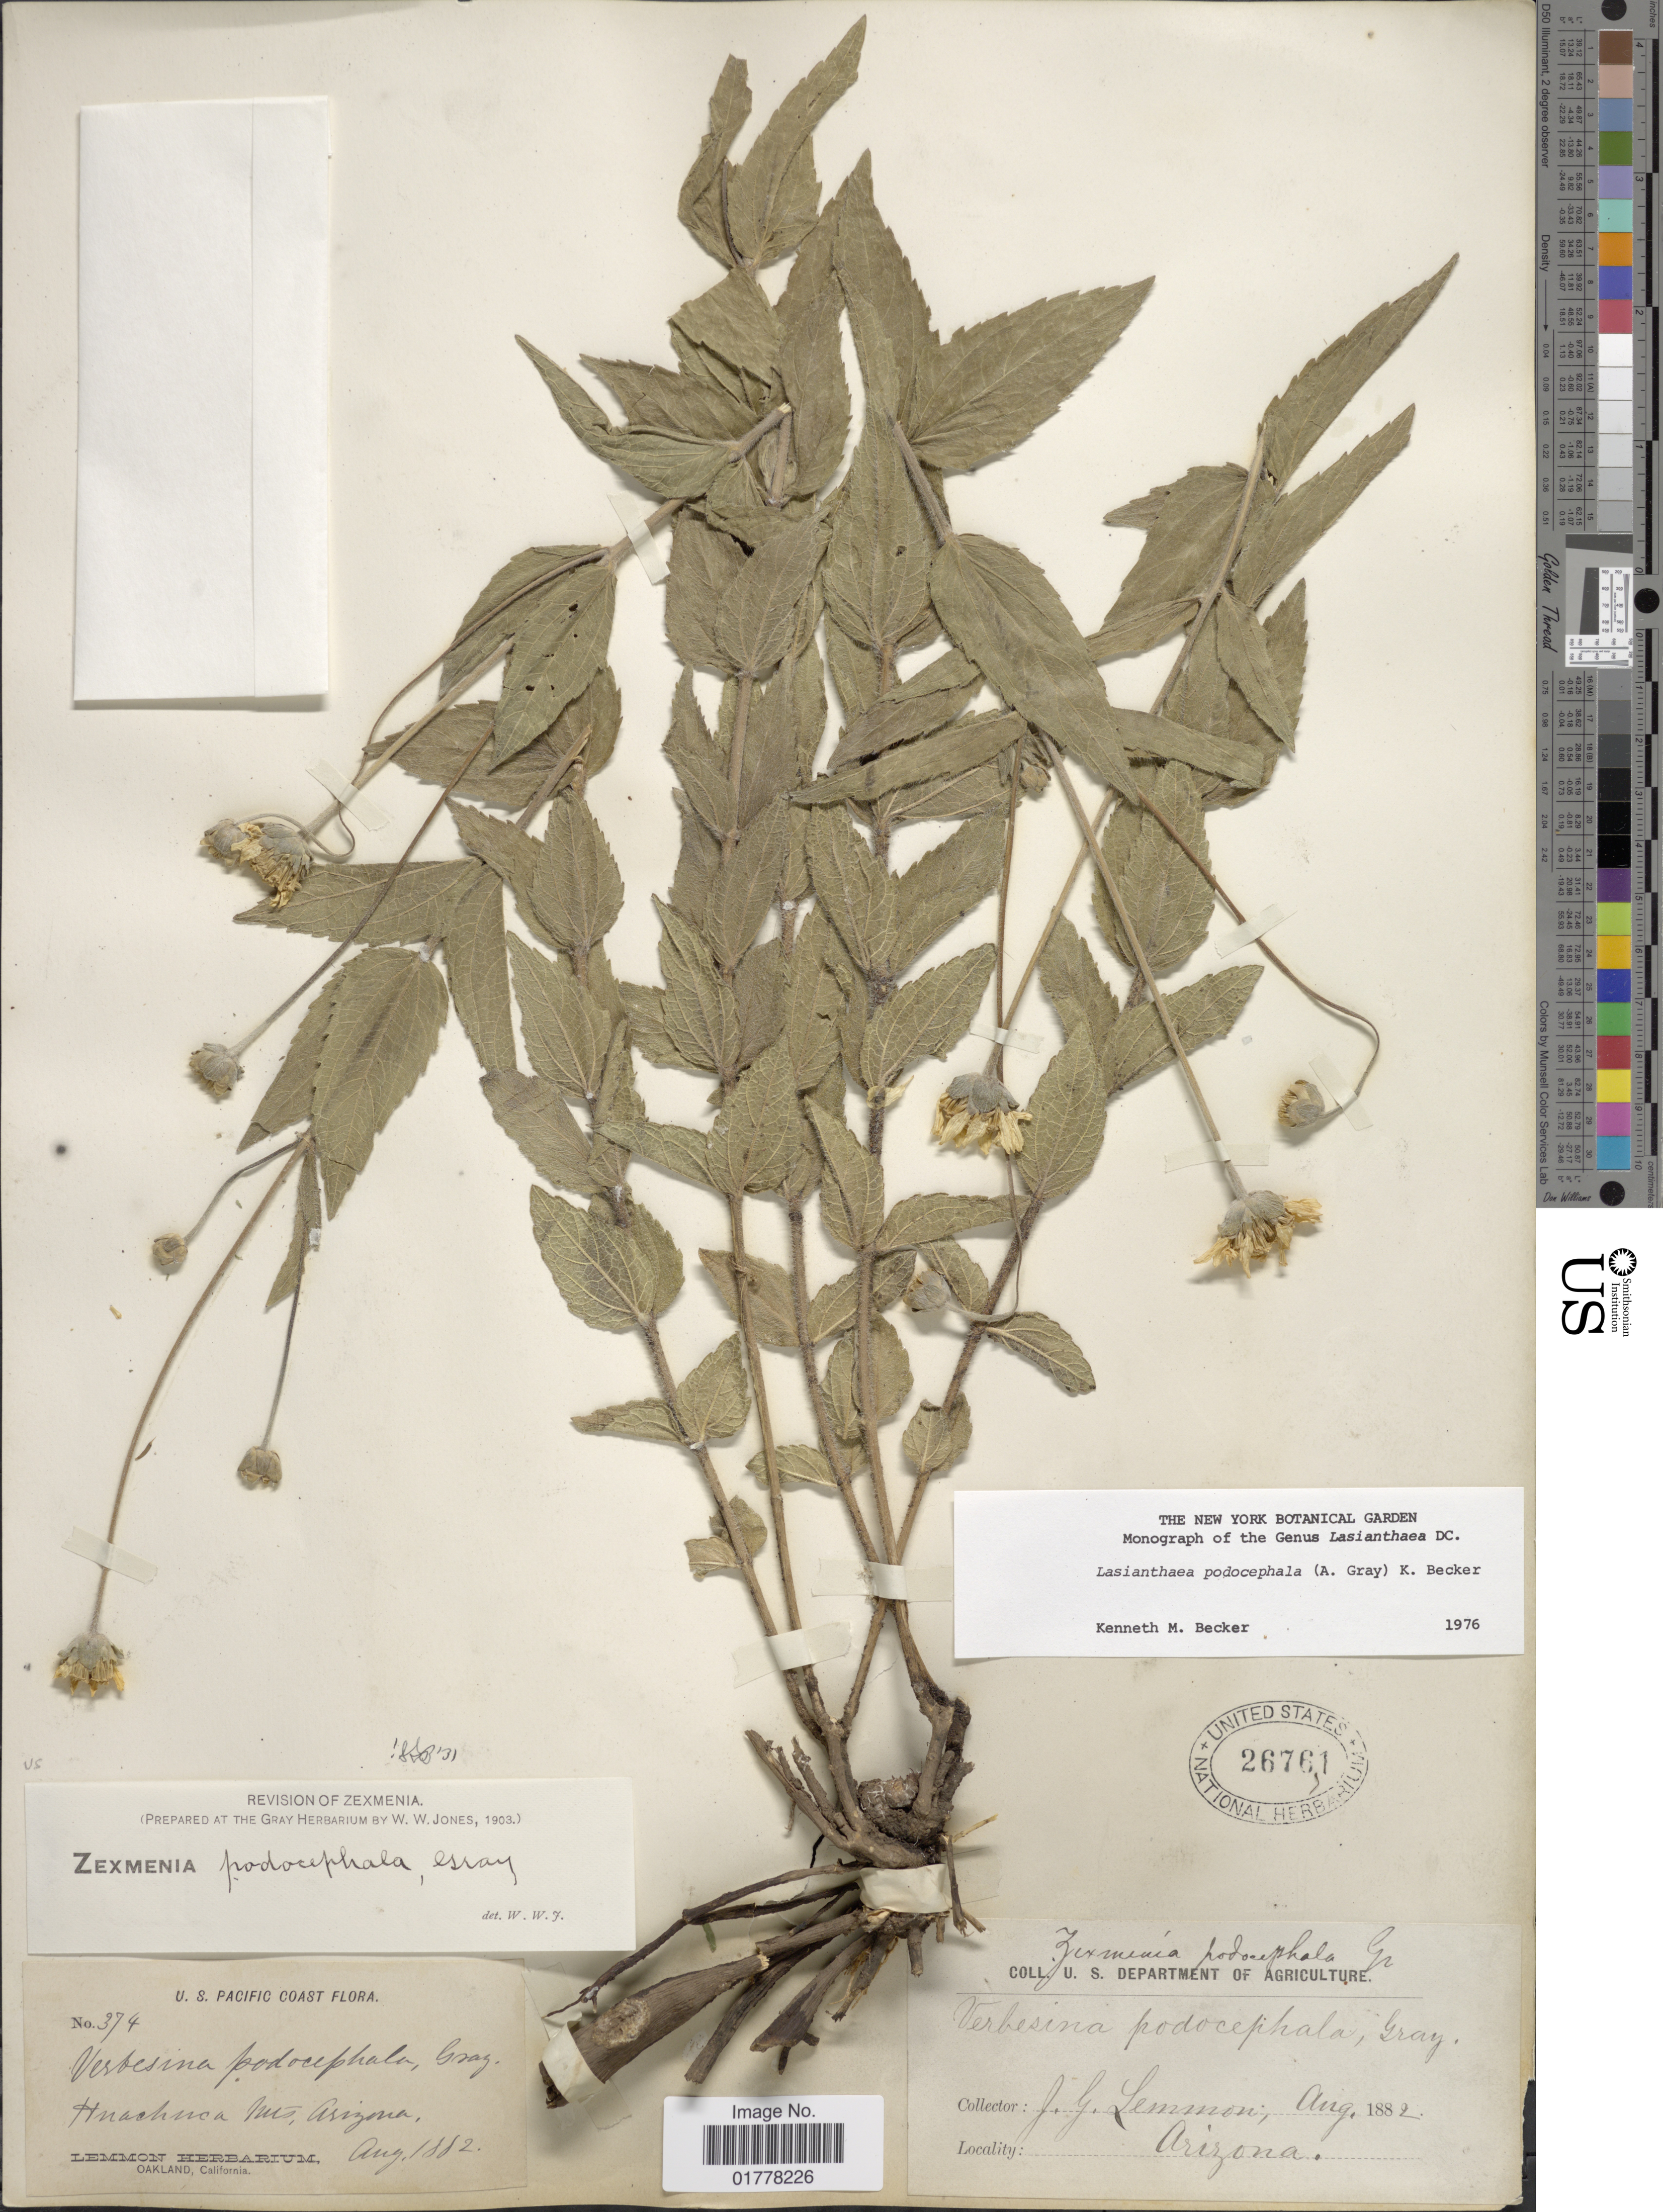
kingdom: Plantae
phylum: Tracheophyta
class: Magnoliopsida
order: Asterales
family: Asteraceae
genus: Lasianthaea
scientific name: Lasianthaea podocephala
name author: (A. Gray) K.M. Becker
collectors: J. Lemmon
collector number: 374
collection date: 1882-08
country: United States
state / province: Arizona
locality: U.S. Pacific Coast. Huachuca Mts., Arizona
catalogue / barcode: US 26761